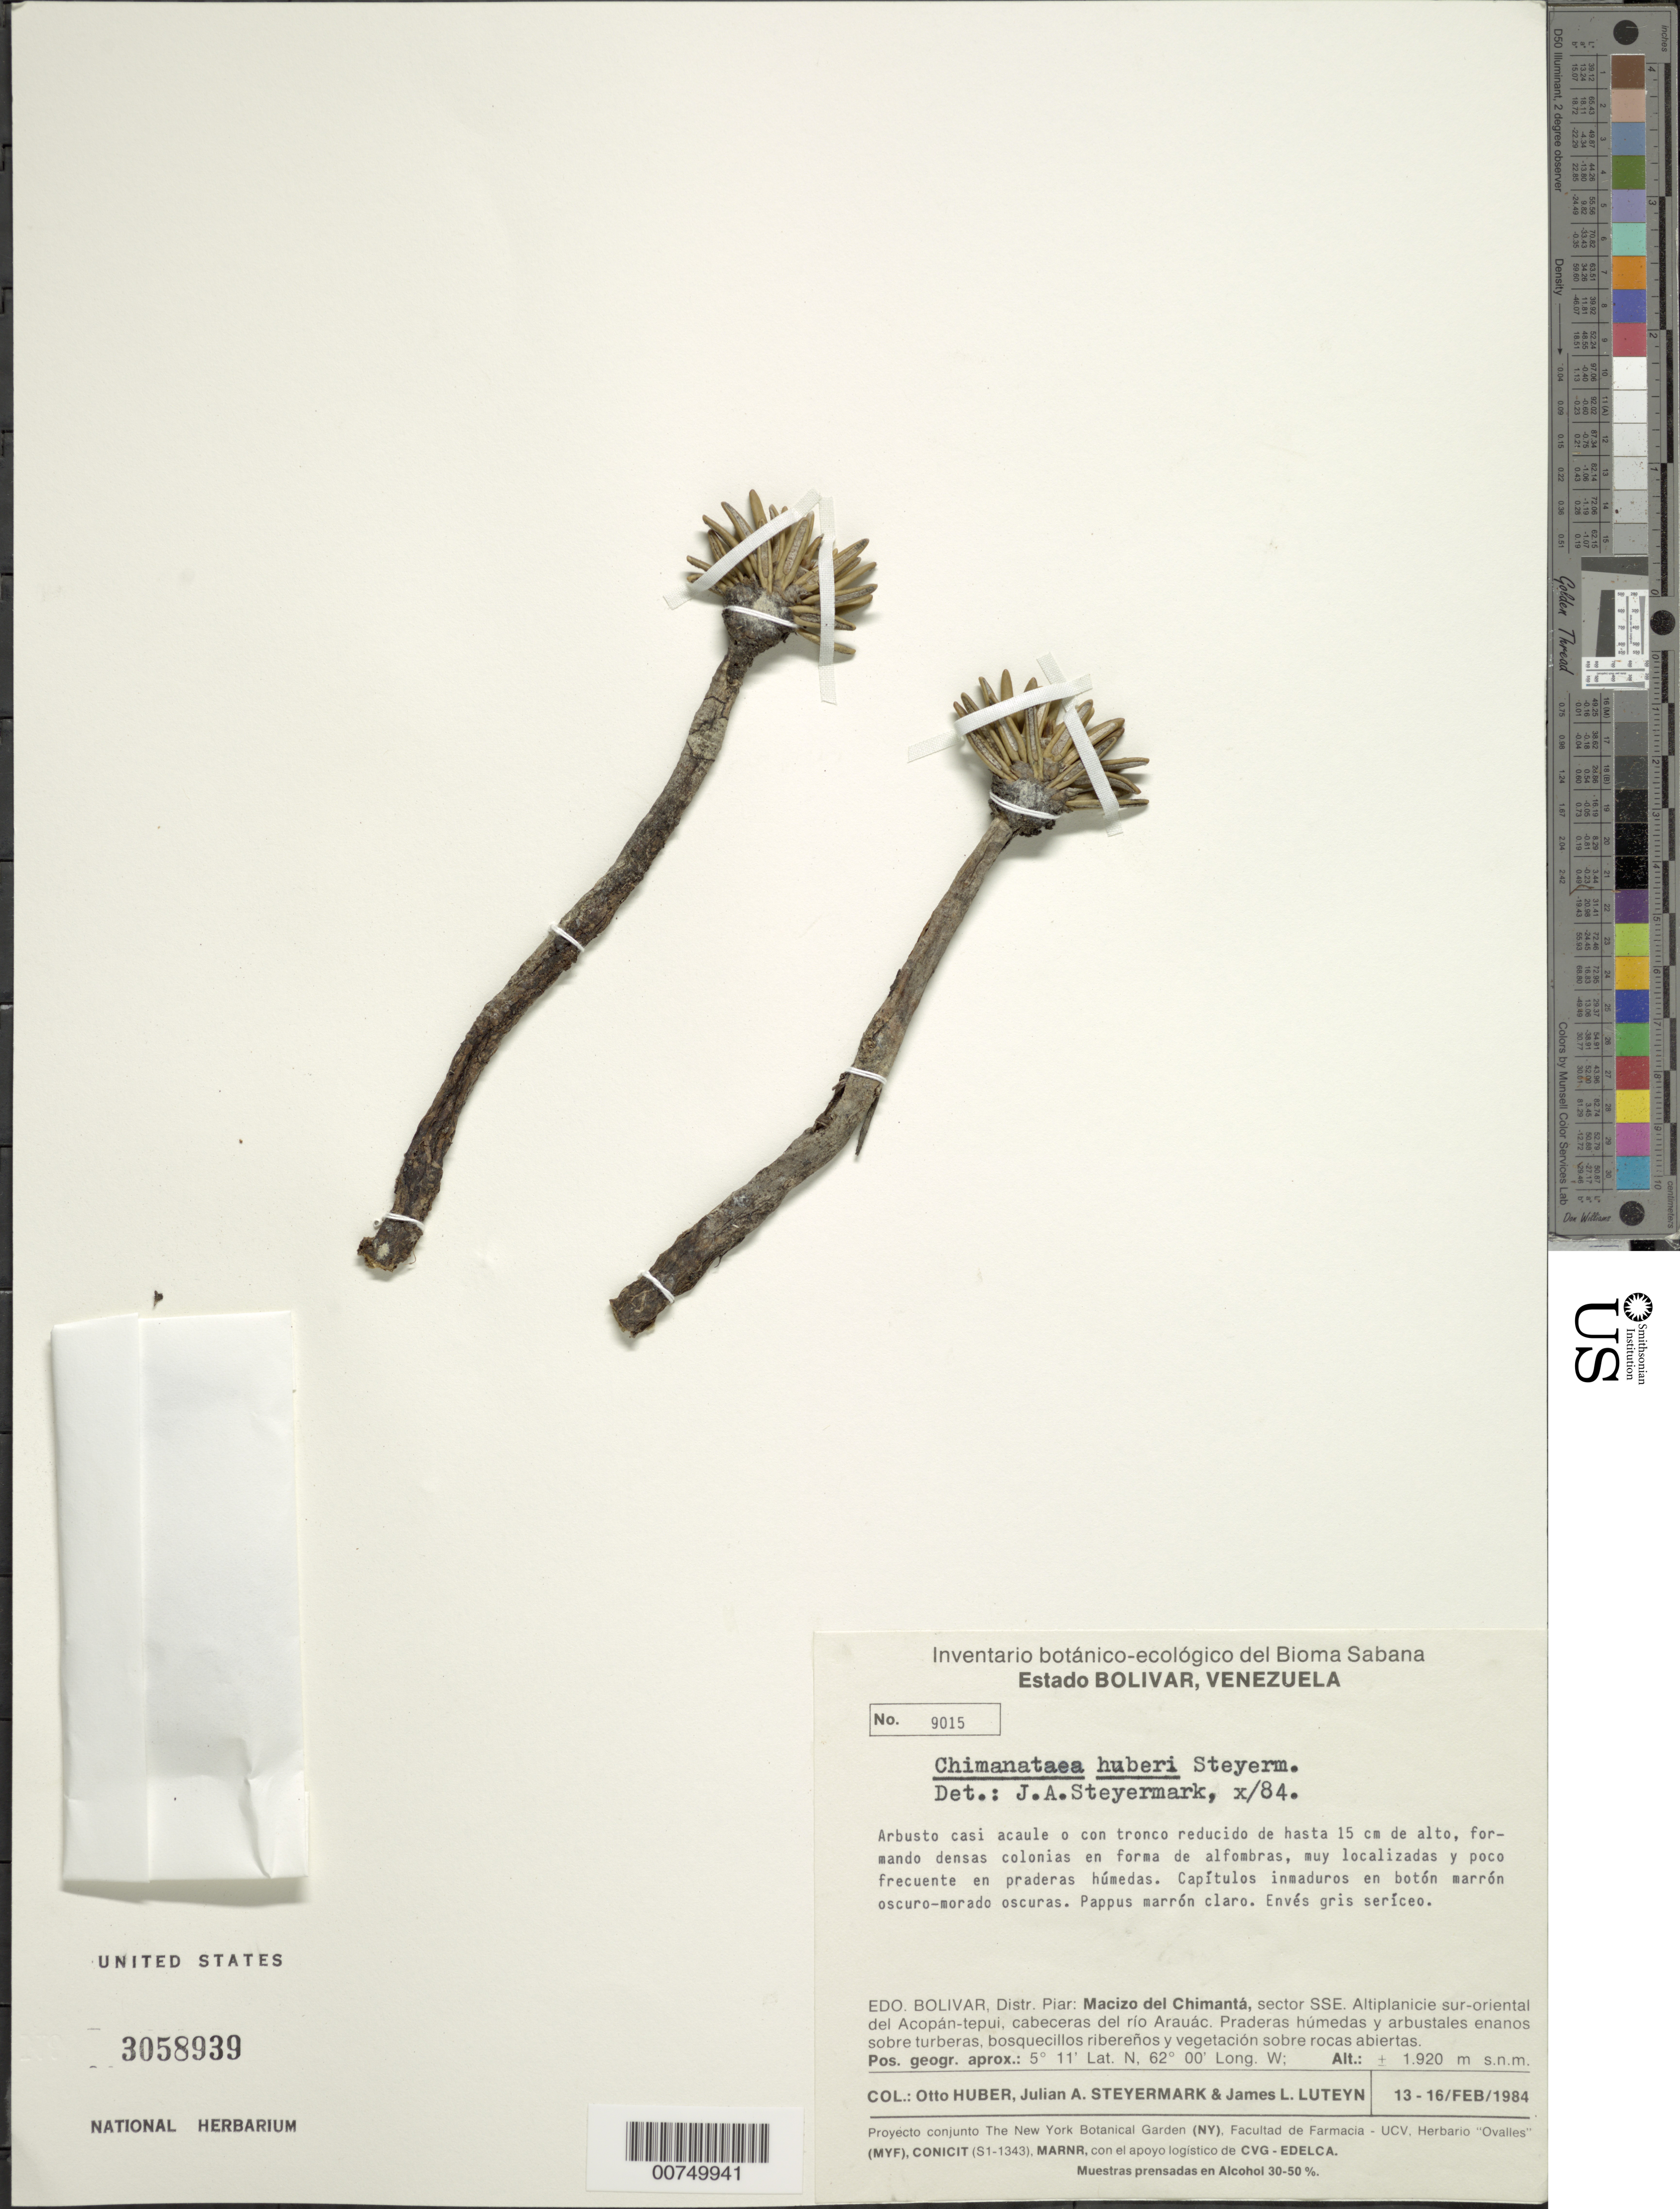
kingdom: Plantae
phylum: Tracheophyta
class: Magnoliopsida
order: Asterales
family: Asteraceae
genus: Chimantaea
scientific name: Chimantaea huberi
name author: Steyerm.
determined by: Steyermark, Julian A., (VEN)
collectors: O. Huber, J. Steyermark & J. L. Luteyn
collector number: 9015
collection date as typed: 13-Feb-84 to 16-Feb-84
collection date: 1984-02-13/1984-02-16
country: Venezuela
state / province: Bolívar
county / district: Piar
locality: Macizo del Chimantá, sector SSE, sur-oriental del Acopán-tepuí, cabeceras del Río Arauác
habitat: Praderas húmedas y arbustales enanos sobre turberas, bosquecillos ribereños y vegetación sobre rocas abiertas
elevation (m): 1920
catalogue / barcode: US 3058939